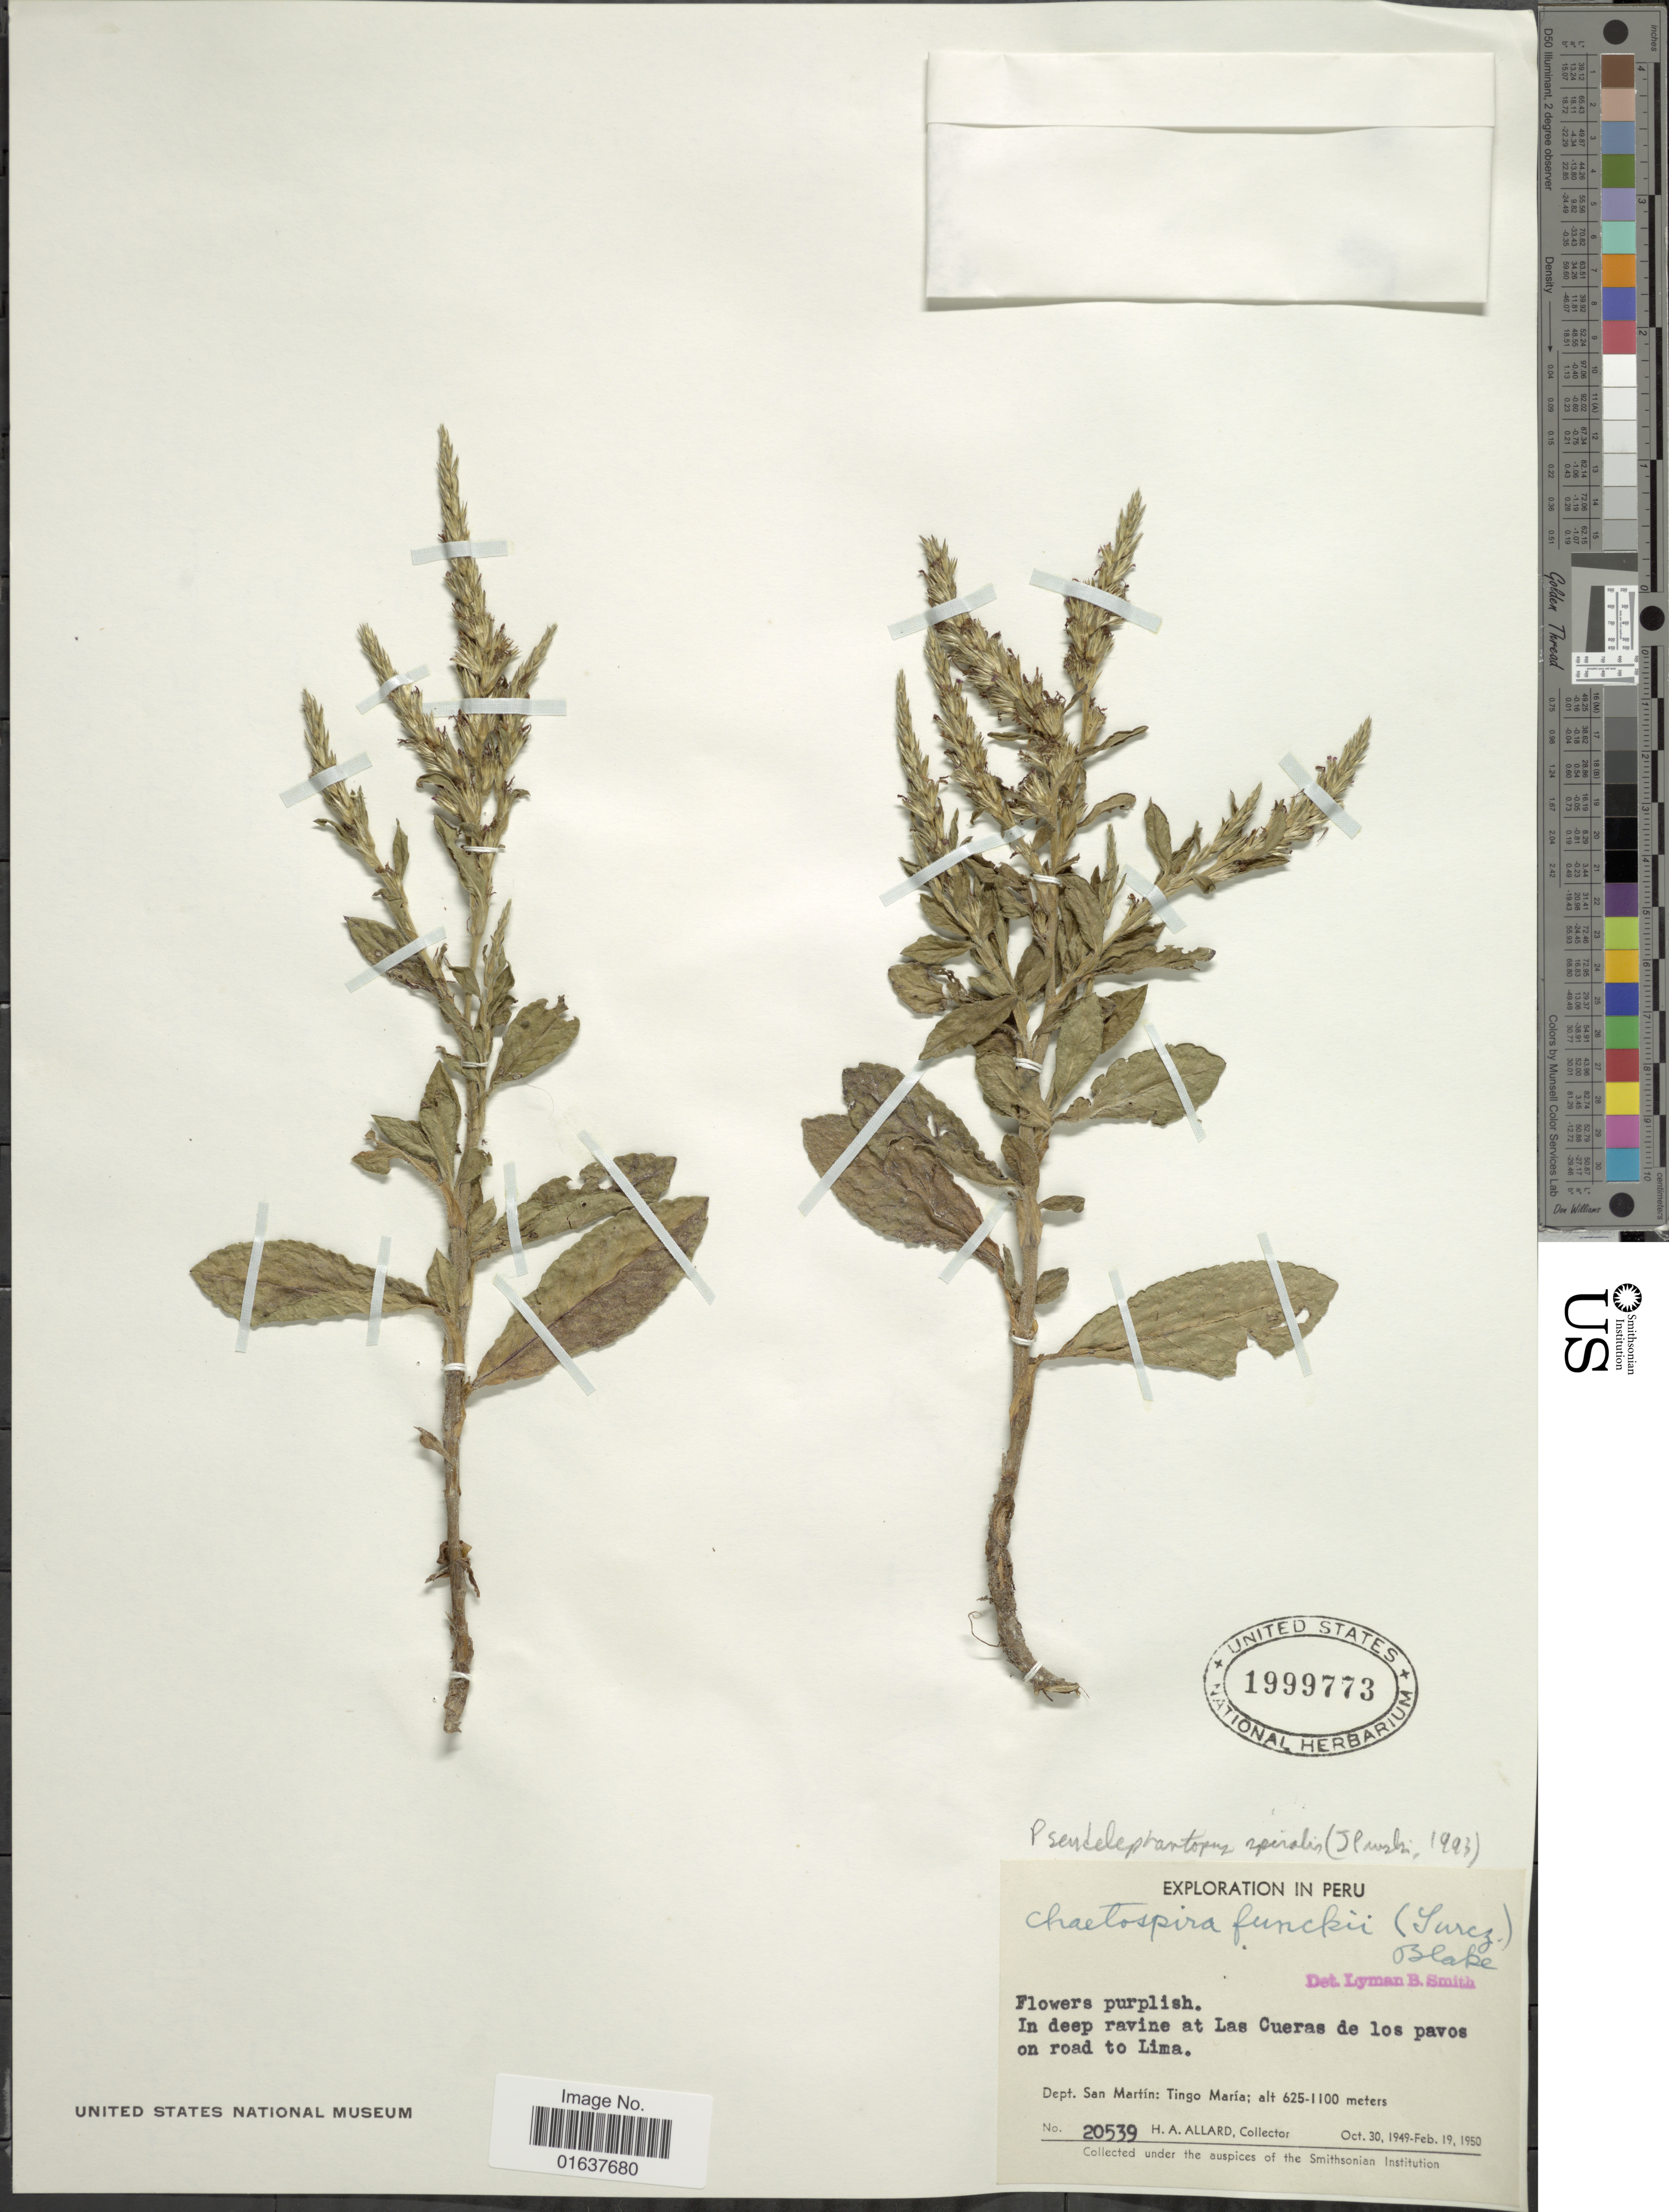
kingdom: Plantae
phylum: Tracheophyta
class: Magnoliopsida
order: Asterales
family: Asteraceae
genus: Pseudelephantopus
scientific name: Pseudelephantopus spiralis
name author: (Less.) Cronquist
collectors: H. A. Allard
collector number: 20539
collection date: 1950-02-19/1950-10-30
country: Peru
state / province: San Martín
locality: In deep ravine at Las Cueras de los pavos on road to Lima. Dept. San Martin: Tingo Maria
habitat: in deep ravine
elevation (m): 625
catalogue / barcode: US 1999773